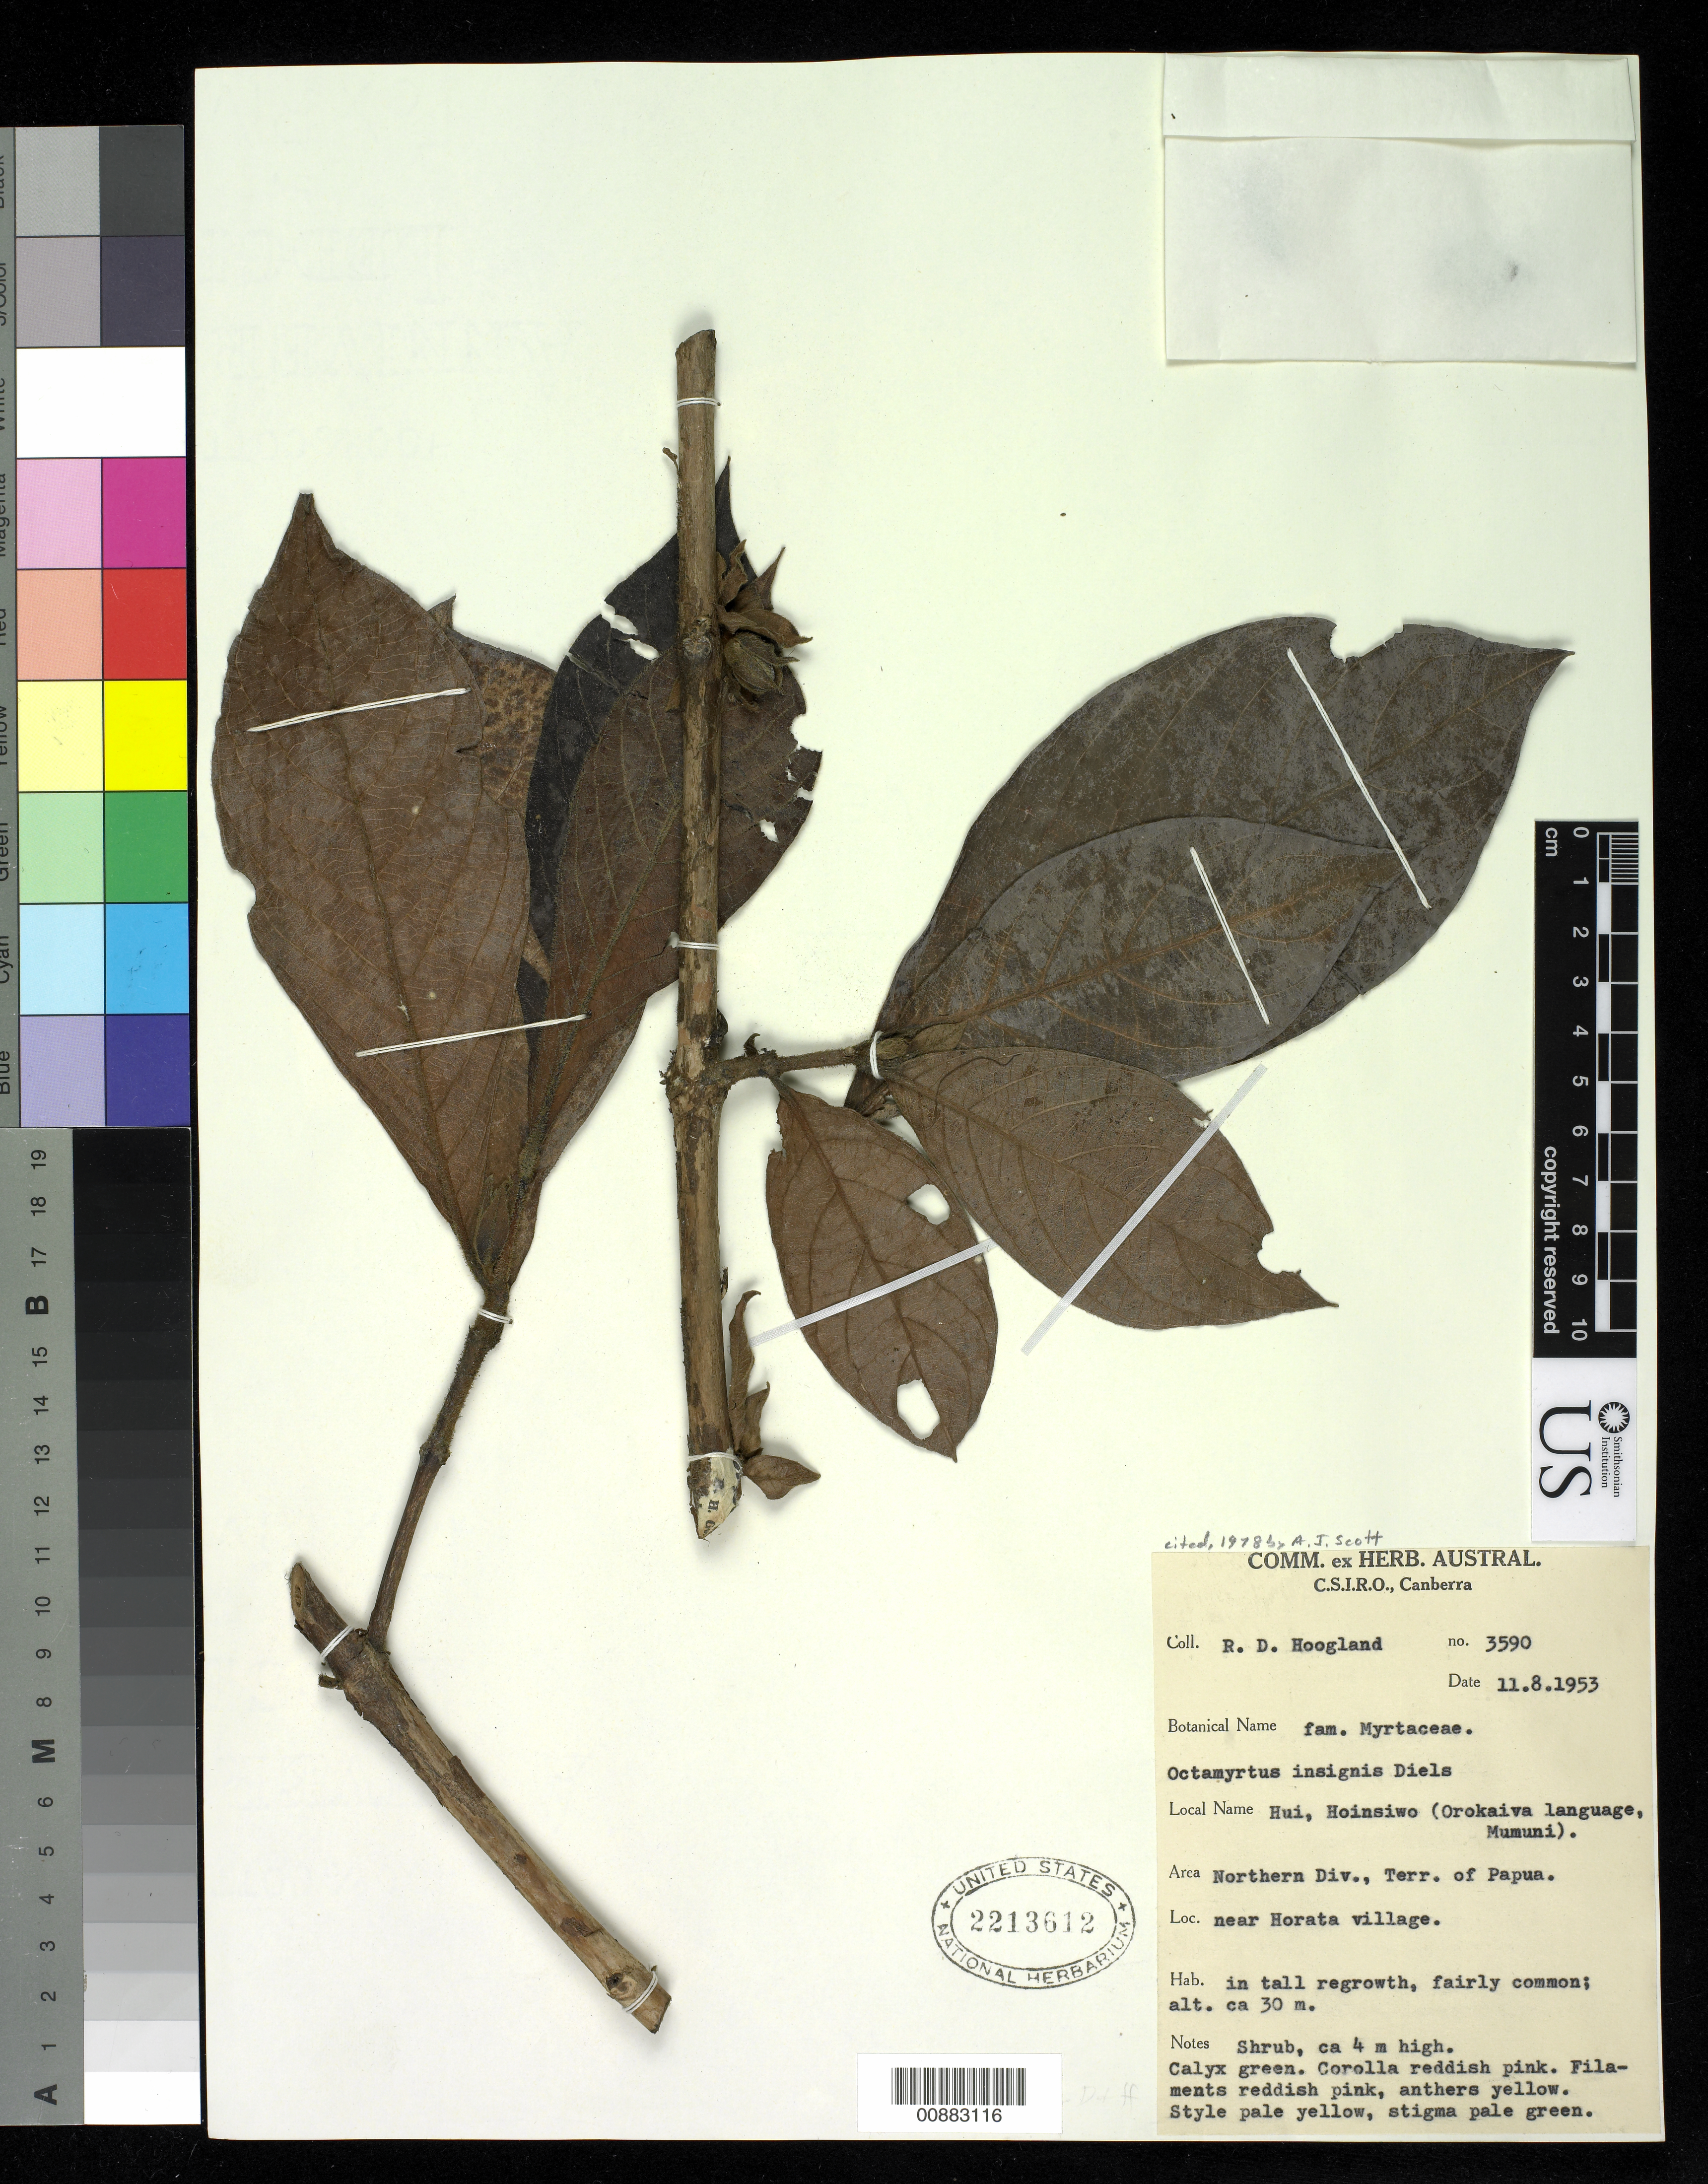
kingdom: Plantae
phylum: Tracheophyta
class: Magnoliopsida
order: Myrtales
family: Myrtaceae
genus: Octamyrtus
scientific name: Octamyrtus insignis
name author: Diels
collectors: R. D. Hoogland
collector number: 3590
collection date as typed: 11 Aug 1953 or 08 Nov 1953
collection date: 1953-08-11 or 1953-11-08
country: Papua New Guinea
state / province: Northern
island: New Guinea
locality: near Horata village. Northern Div., terr of Papua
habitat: in tall regrowth, fairly common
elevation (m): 30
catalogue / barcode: US 2213612